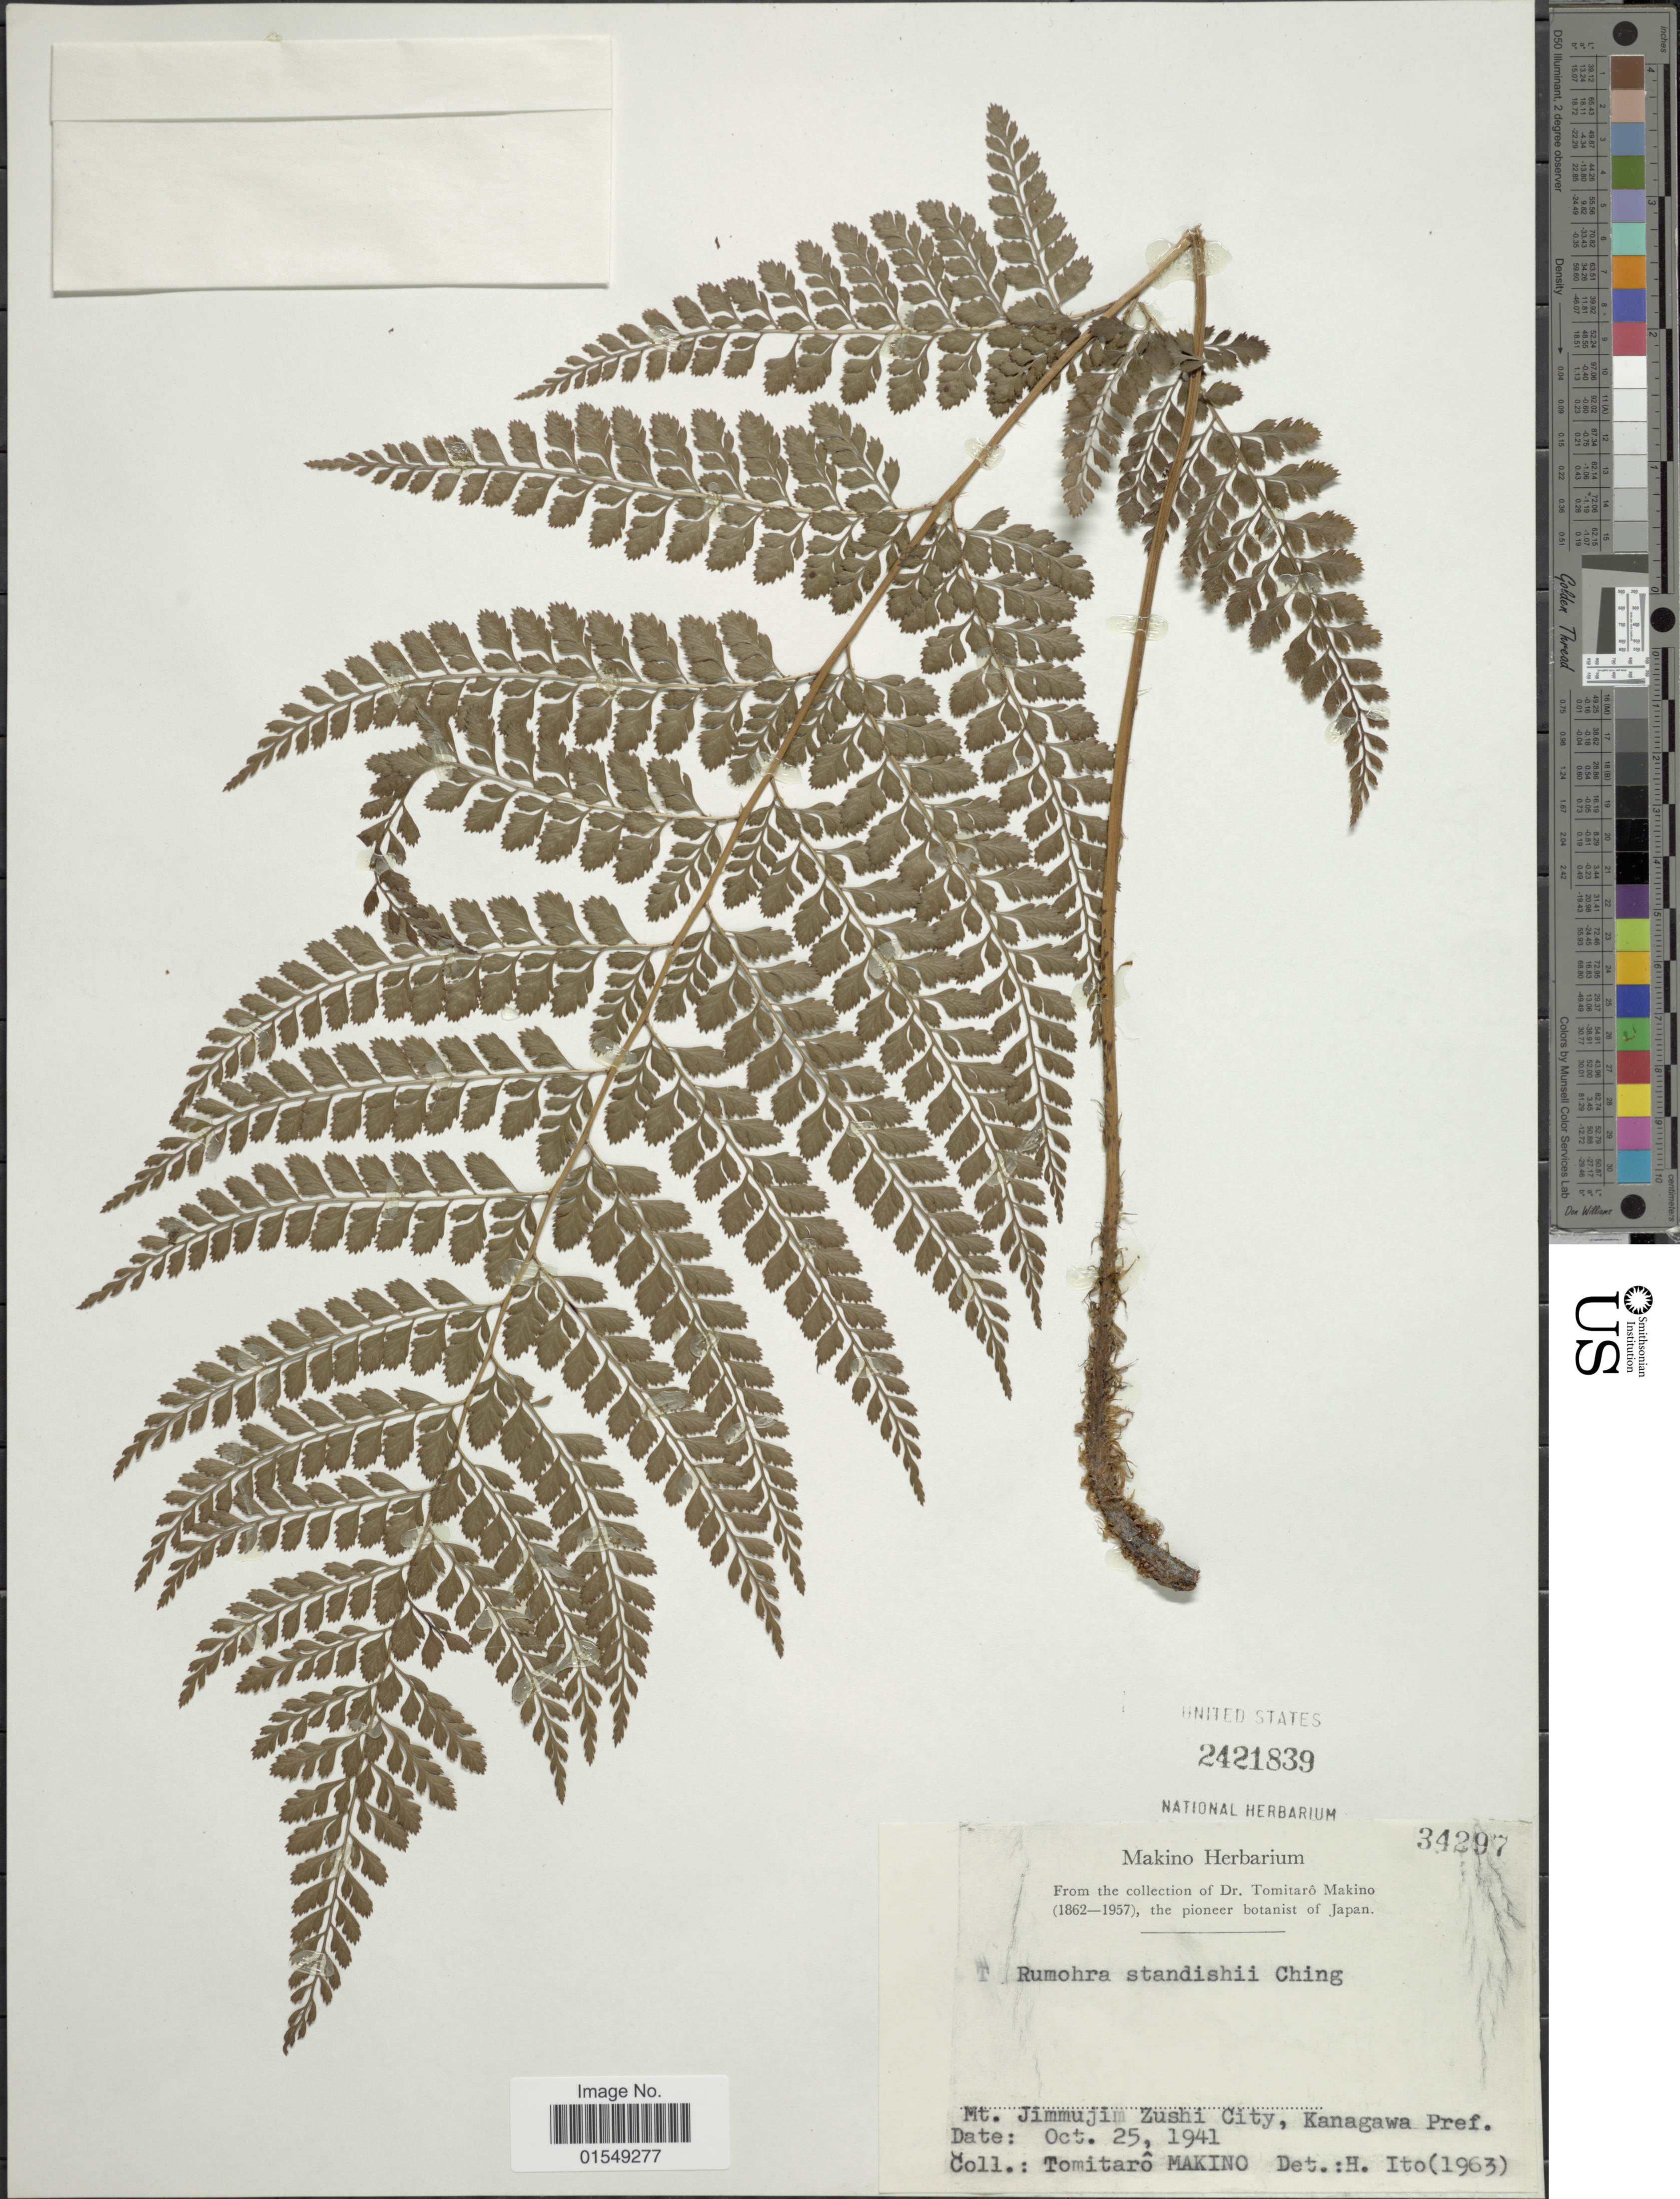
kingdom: Plantae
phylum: Tracheophyta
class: Polypodiopsida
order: Polypodiales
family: Dryopteridaceae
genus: Arachniodes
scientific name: Arachniodes standishii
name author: (T. Moore) Ohwi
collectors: T. Makino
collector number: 34297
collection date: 1941-10-25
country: Japan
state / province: Kanagawa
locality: Mt. Jinmujim, Zushi City, Kanagawa Pref.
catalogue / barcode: US 2421839